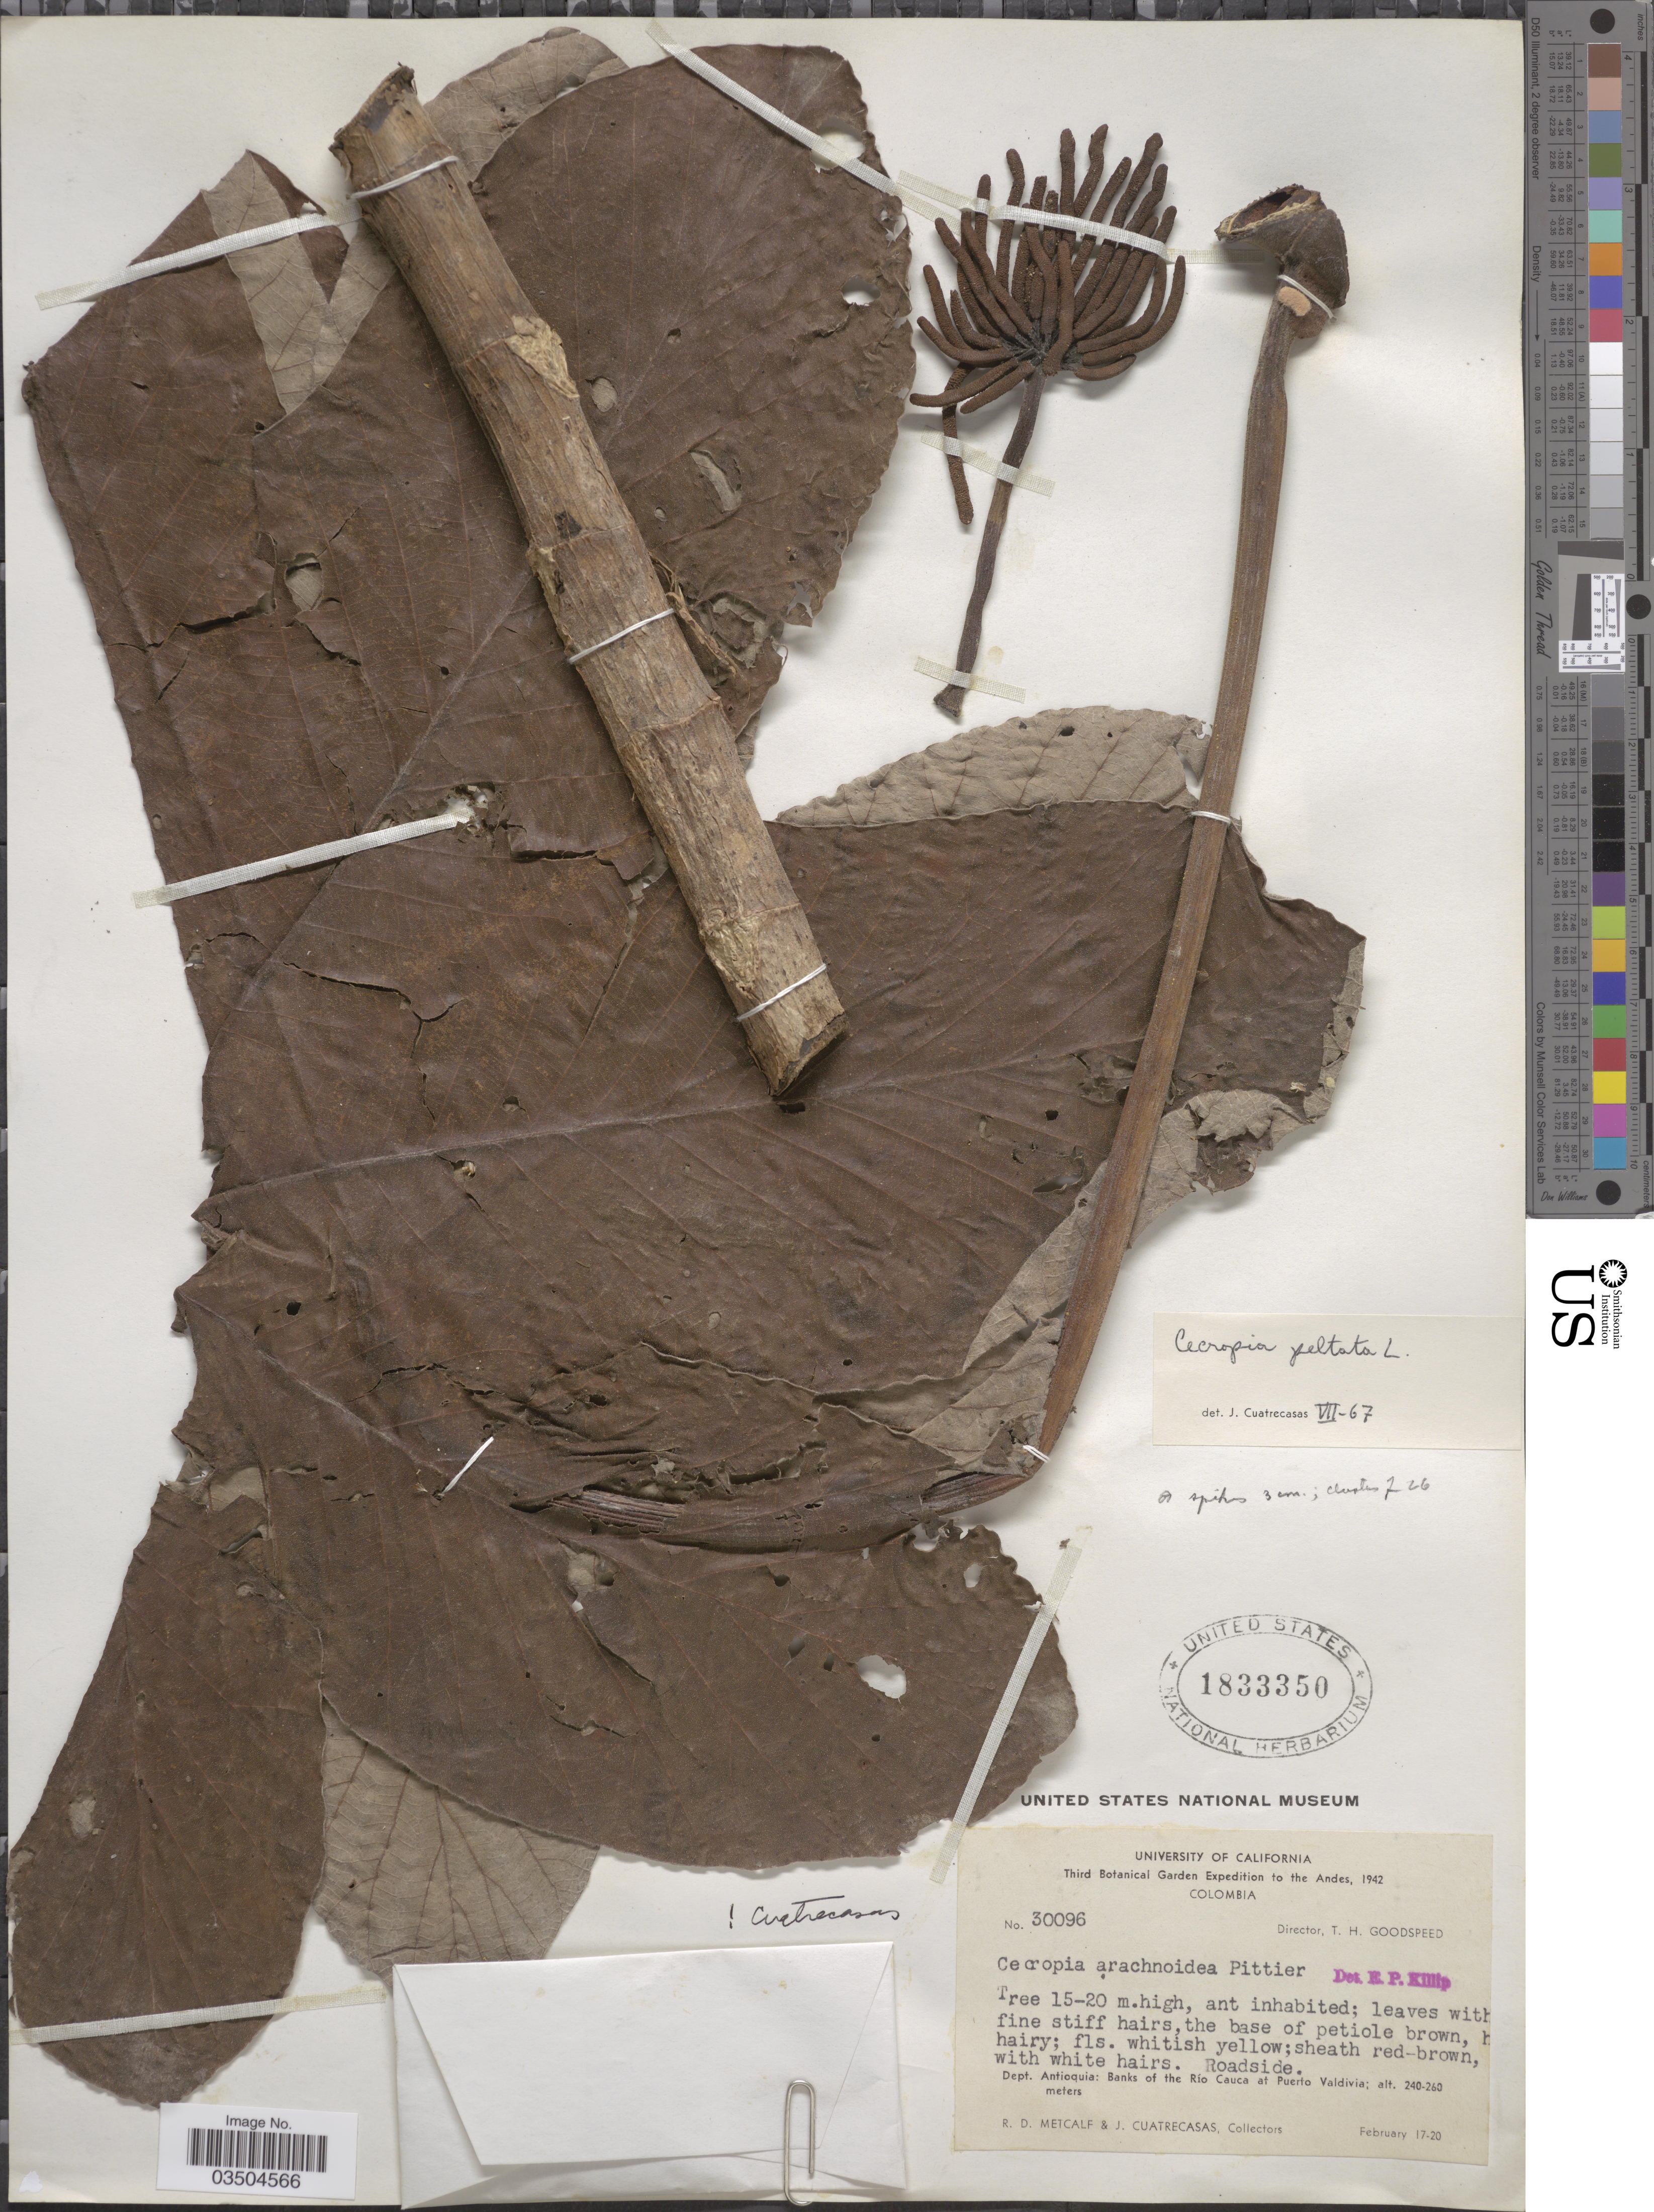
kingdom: Plantae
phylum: Tracheophyta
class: Magnoliopsida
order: Rosales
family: Urticaceae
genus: Cecropia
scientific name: Cecropia peltata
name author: L.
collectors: R. D. Metcalf & J. Cuatrecasas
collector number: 30096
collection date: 1942-02-17/1942-02-20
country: Colombia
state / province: Antioquia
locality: The Andes. Dept. Antioquia: Banks of the Río Cauca at Puerto Valdivia.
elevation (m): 240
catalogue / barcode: US 1833350